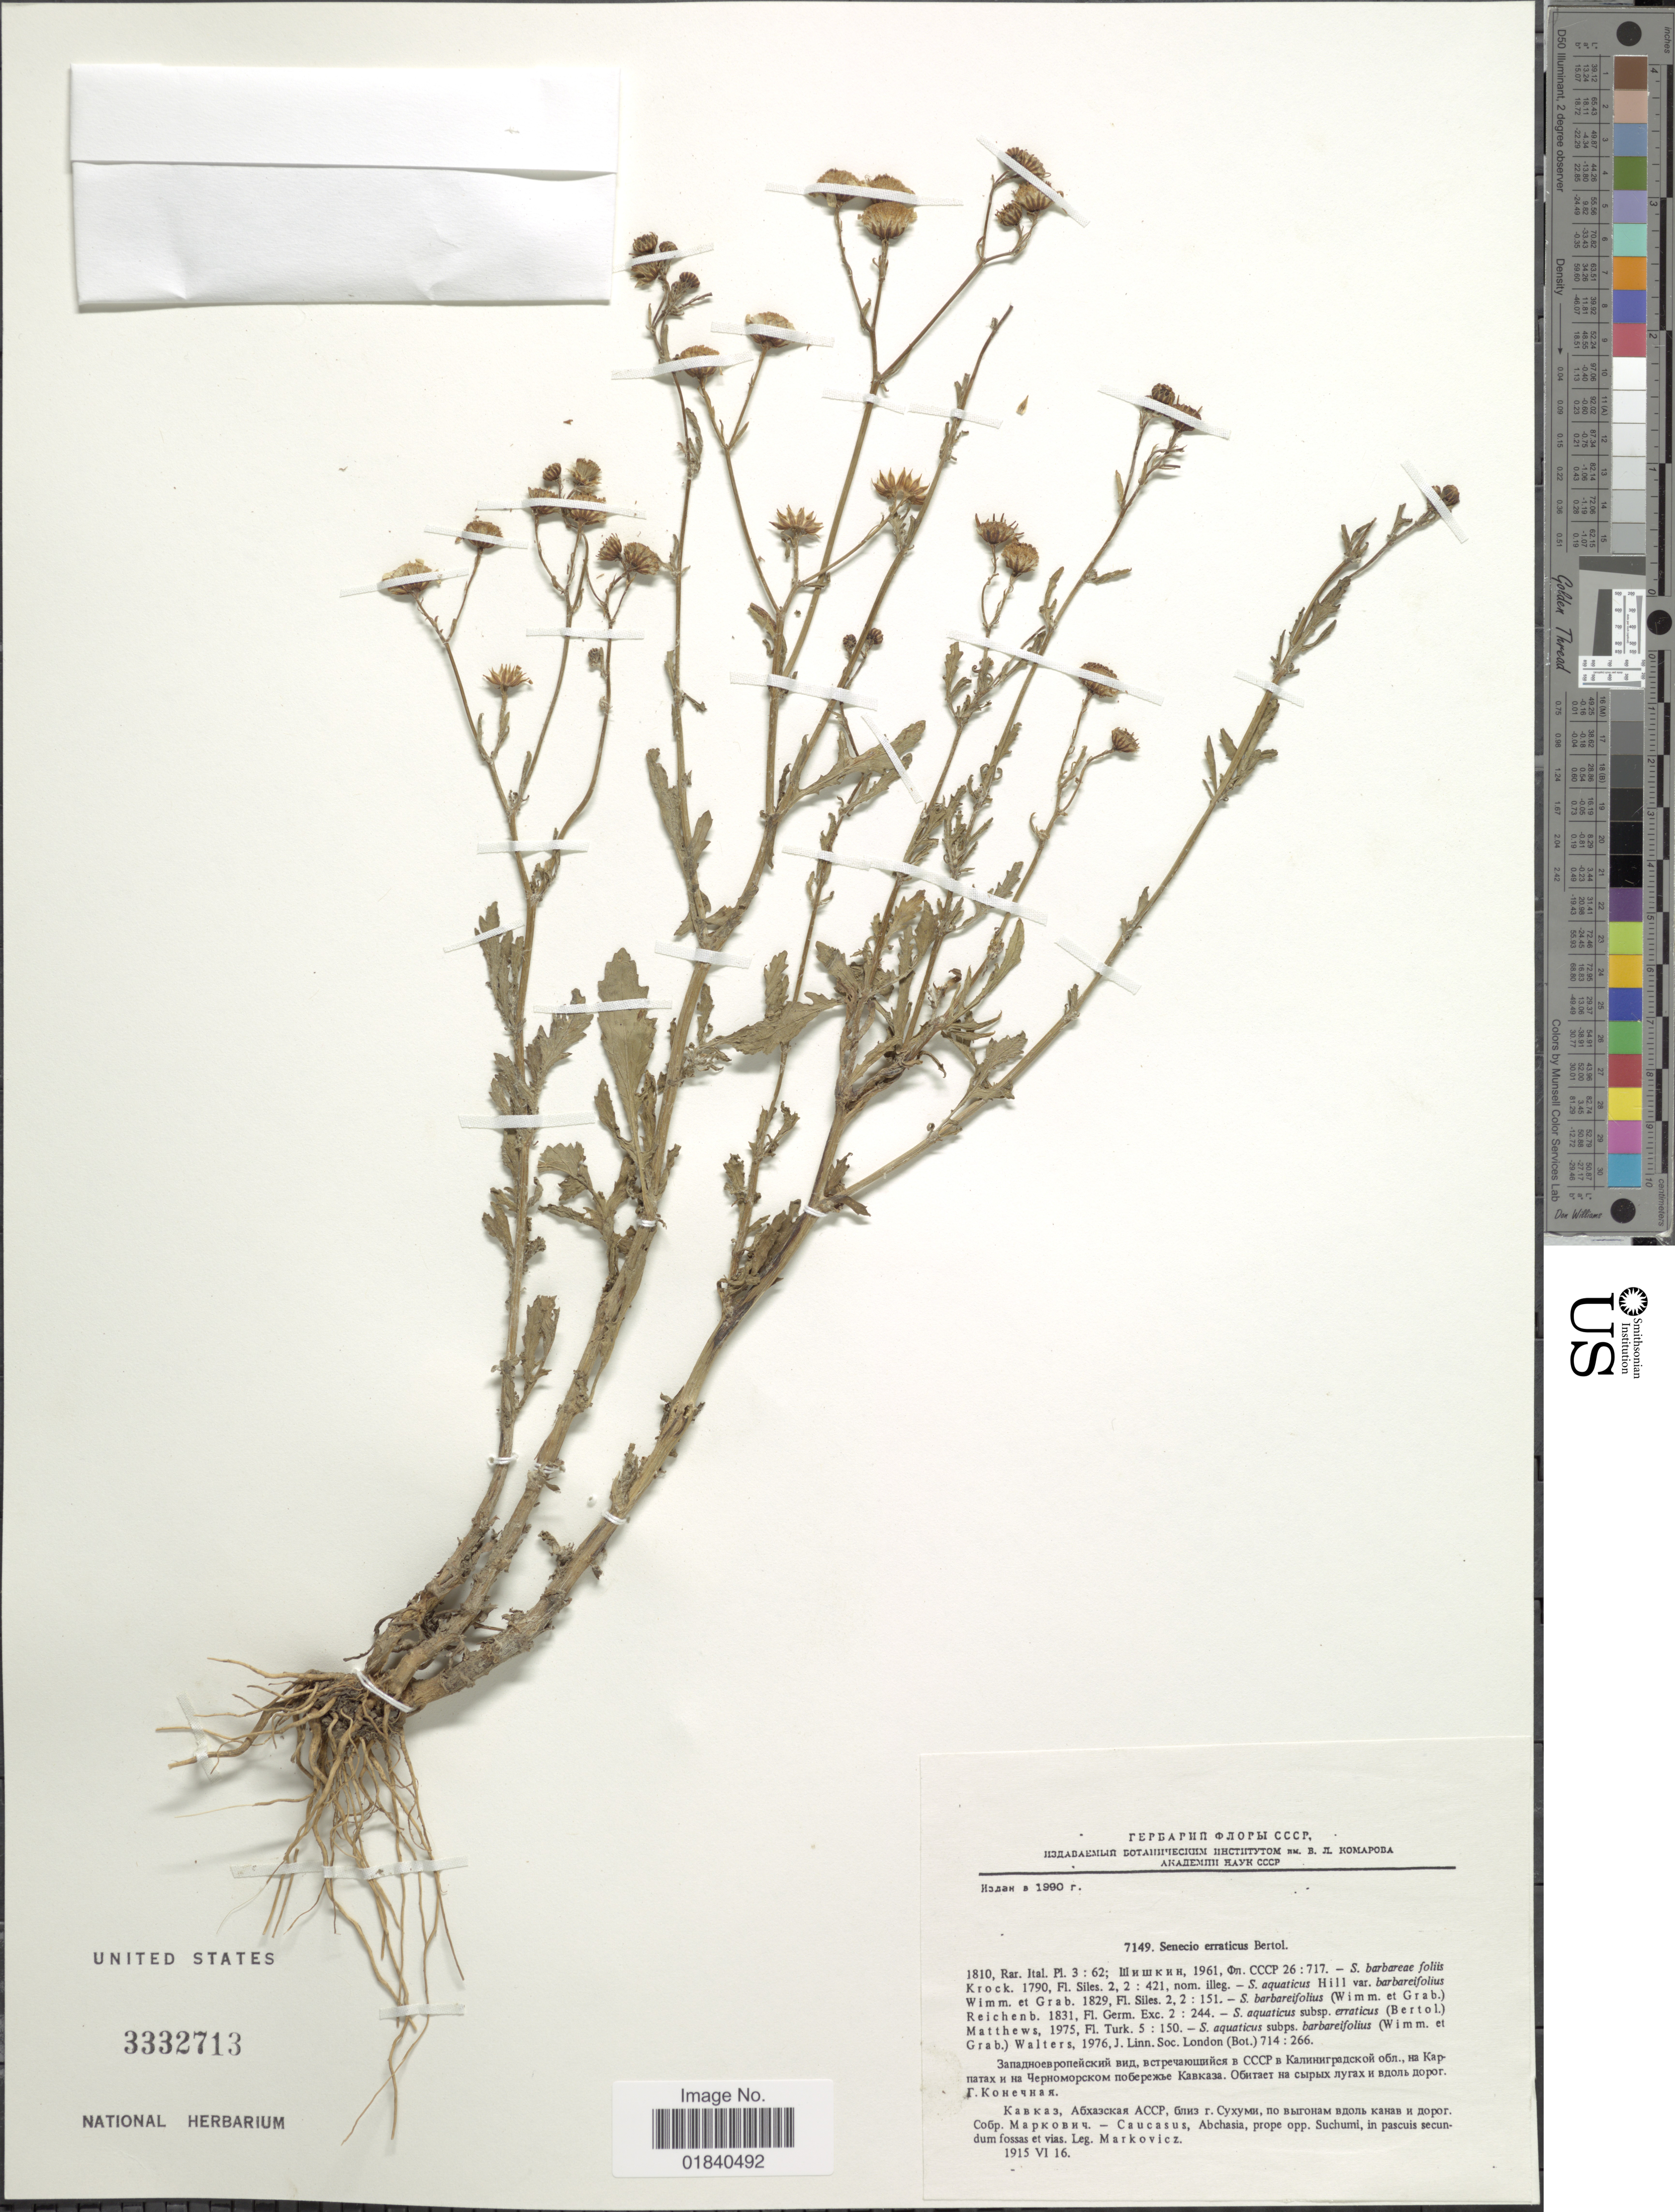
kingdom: Plantae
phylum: Tracheophyta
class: Magnoliopsida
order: Asterales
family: Asteraceae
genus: Jacobaea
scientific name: Jacobaea erratica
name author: (Bertol.) Fourr.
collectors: Markovicz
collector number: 7149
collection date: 1915-06-16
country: Russian Federation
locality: Caucasus, Abchasia, prope opp. Suchumi, in pascuis secundum fossas et vias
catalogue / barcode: US 3332713